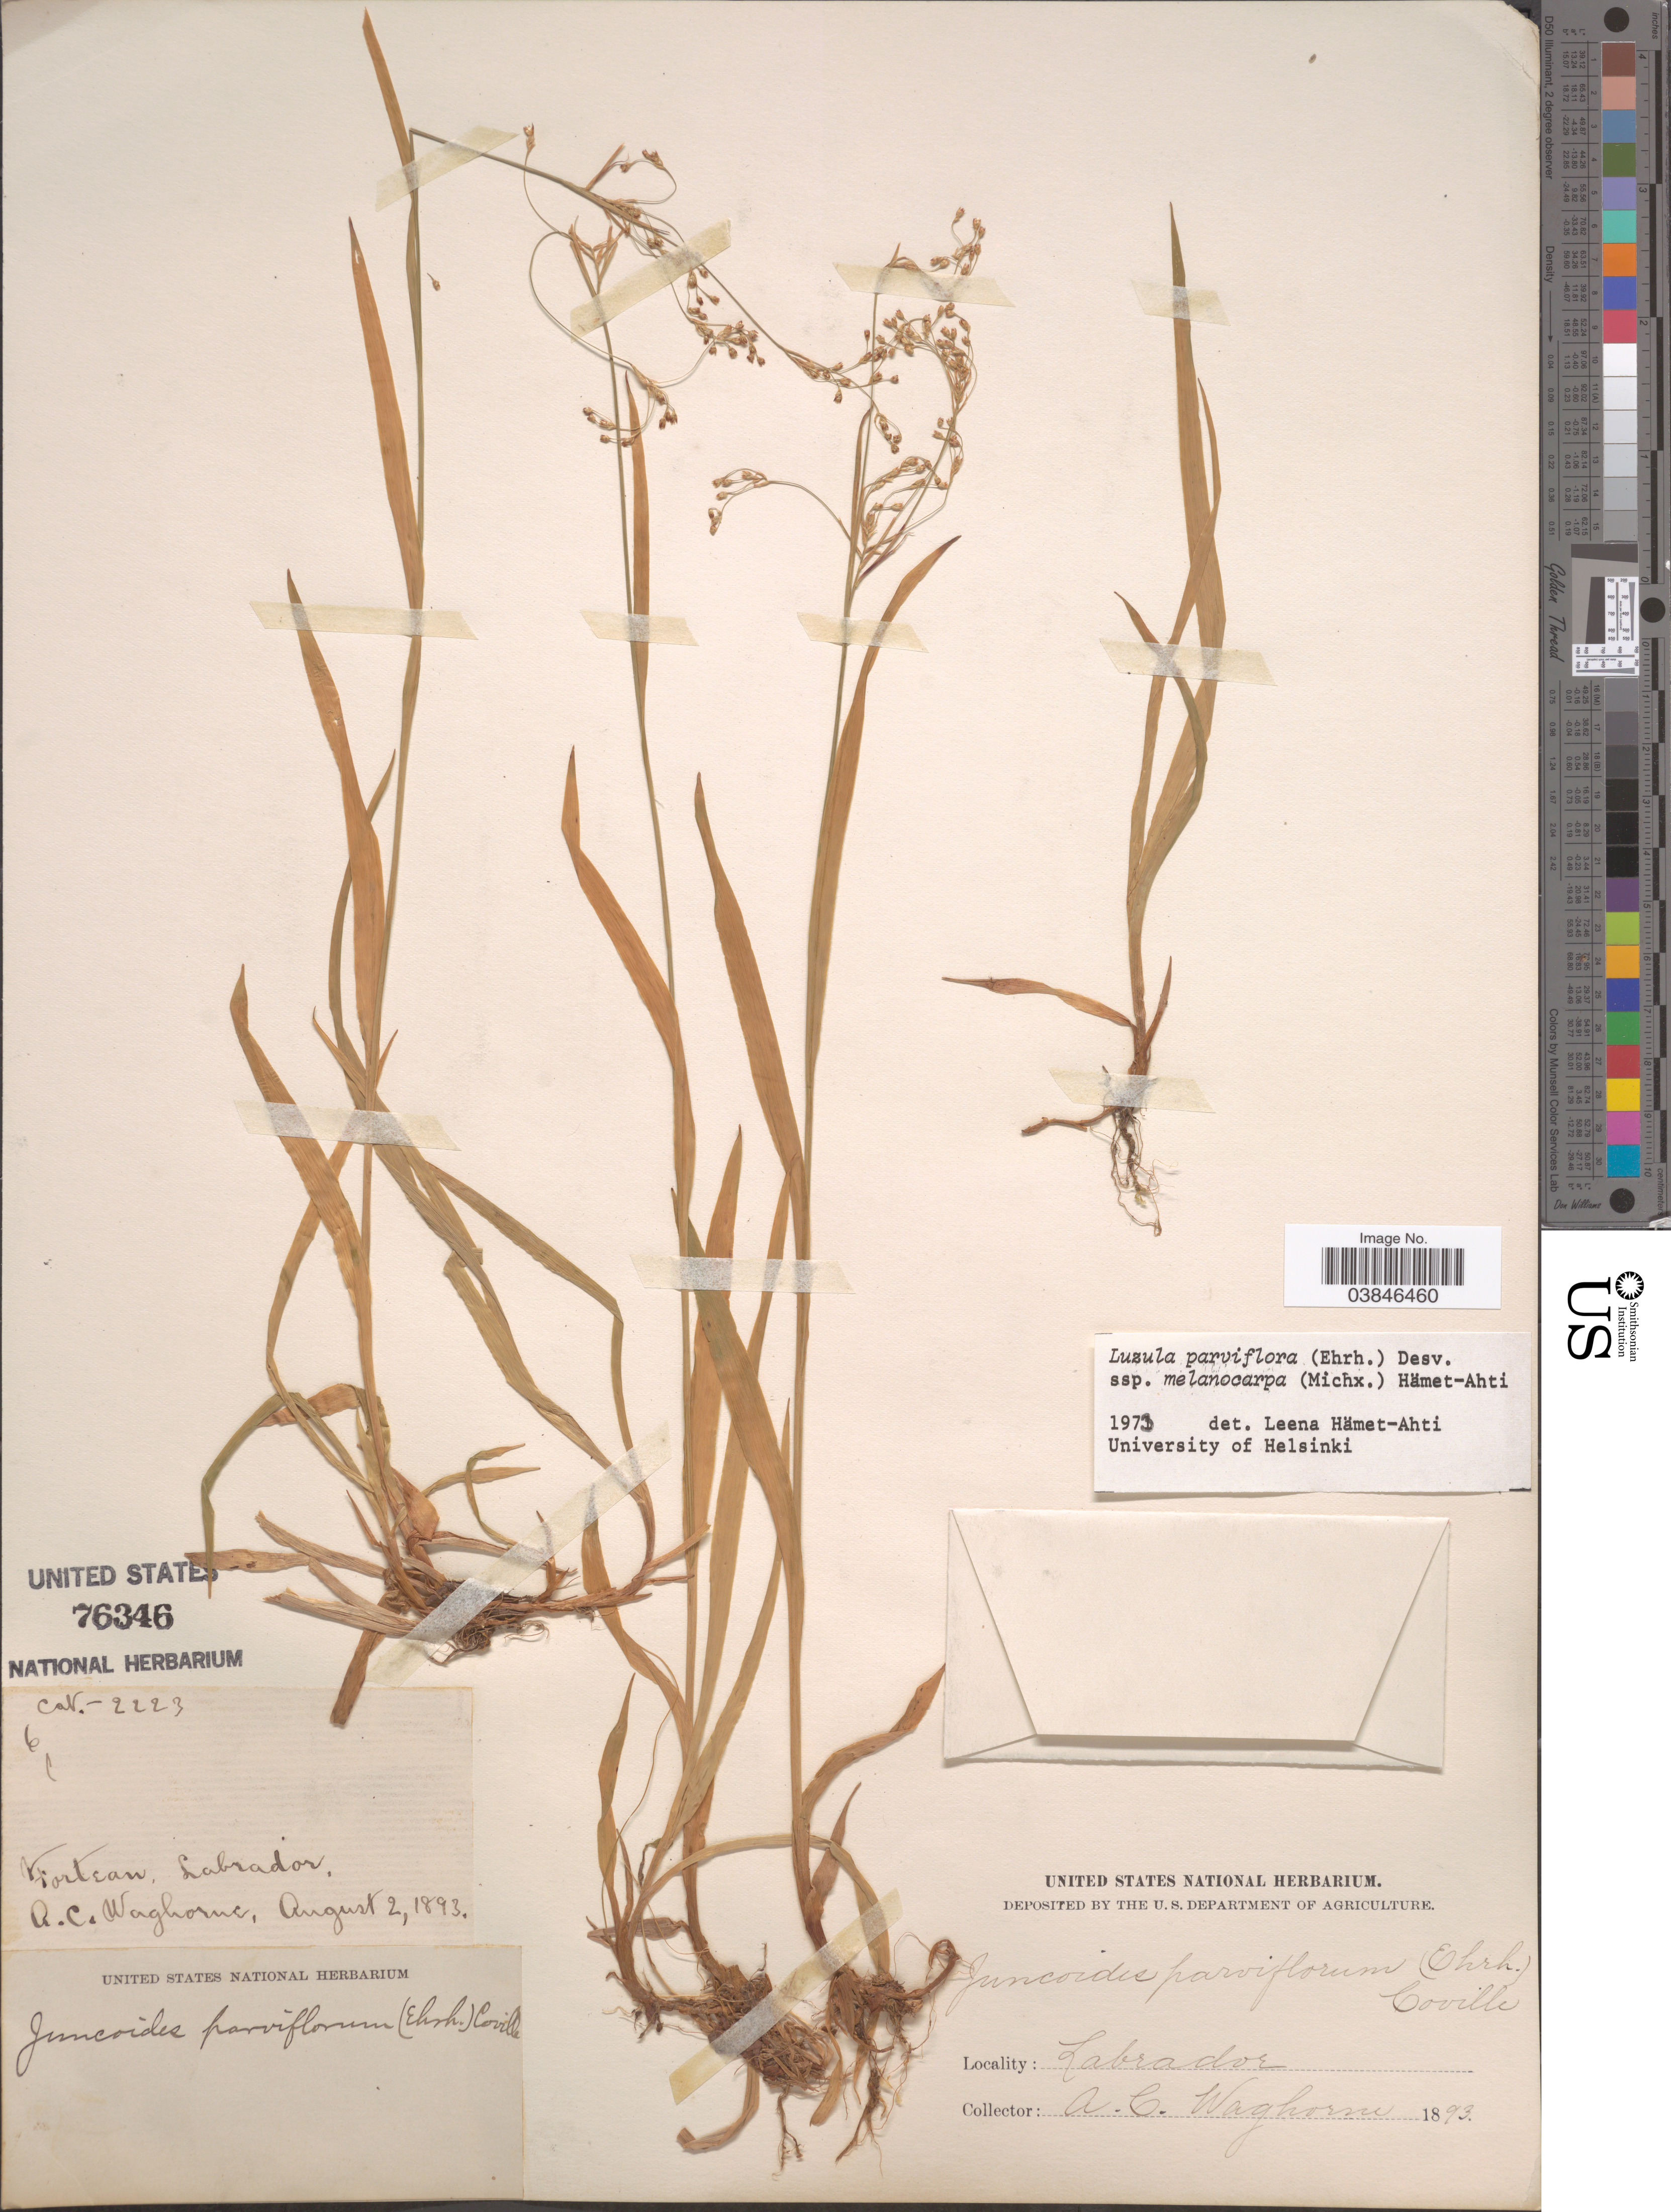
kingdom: Plantae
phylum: Tracheophyta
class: Liliopsida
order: Poales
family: Juncaceae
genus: Luzula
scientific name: Luzula parviflora subsp. melanocarpa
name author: Desv.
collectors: A. Waghorne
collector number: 6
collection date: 1893-08-02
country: Canada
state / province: Newfoundland and Labrador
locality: Fortean, Labrador.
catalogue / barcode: US 76346